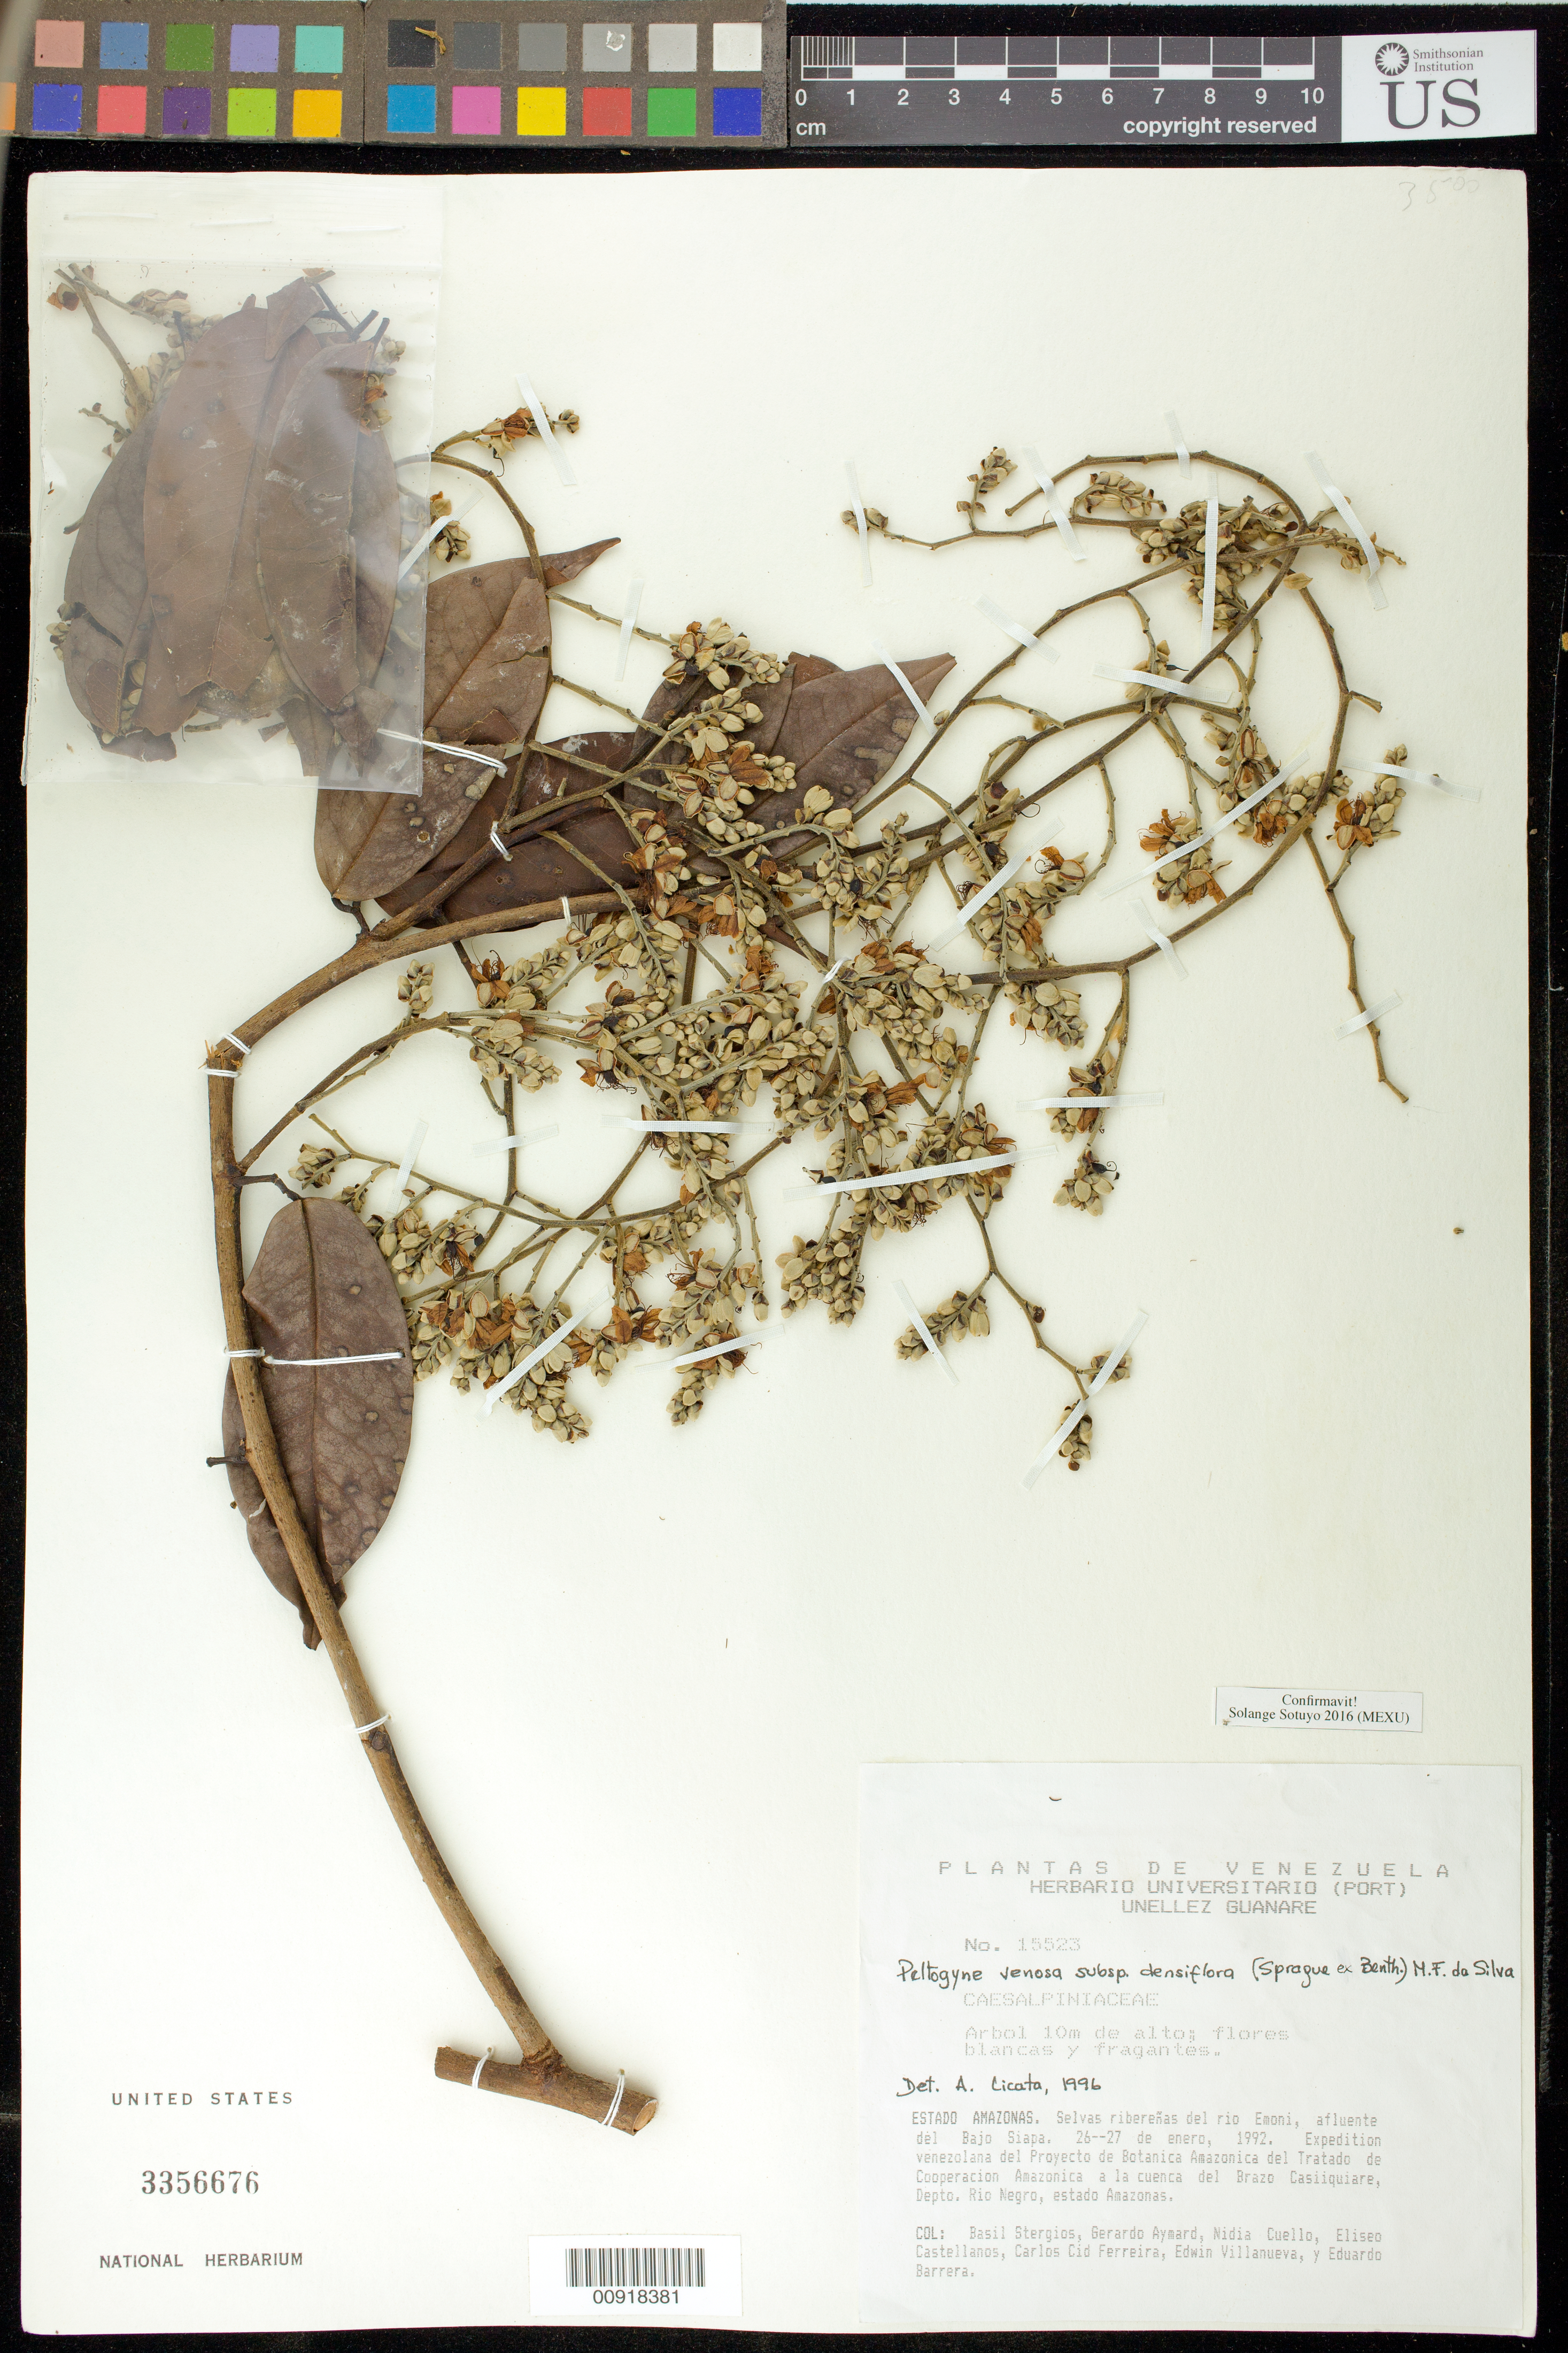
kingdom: Plantae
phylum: Tracheophyta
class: Magnoliopsida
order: Fabales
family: Fabaceae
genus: Peltogyne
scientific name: Peltogyne venosa subsp. densiflora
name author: (Spruce ex Benth.) M.F. Silva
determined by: Sotuyo, Solange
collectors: B. G. Stergios, G. A. Aymard, N. L. Cuello, E. Castellanos, C. A. Cid Ferreira, E. Villanueva & E. Barrera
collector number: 15523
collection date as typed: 26-Jan-92 to 27-Jan-92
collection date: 1992-01-26/1992-01-27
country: Venezuela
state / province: Amazonas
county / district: Río Negro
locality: Río Emoni, afluente del Bajo Siapa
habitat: Selvas ribereñas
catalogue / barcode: US 3356676